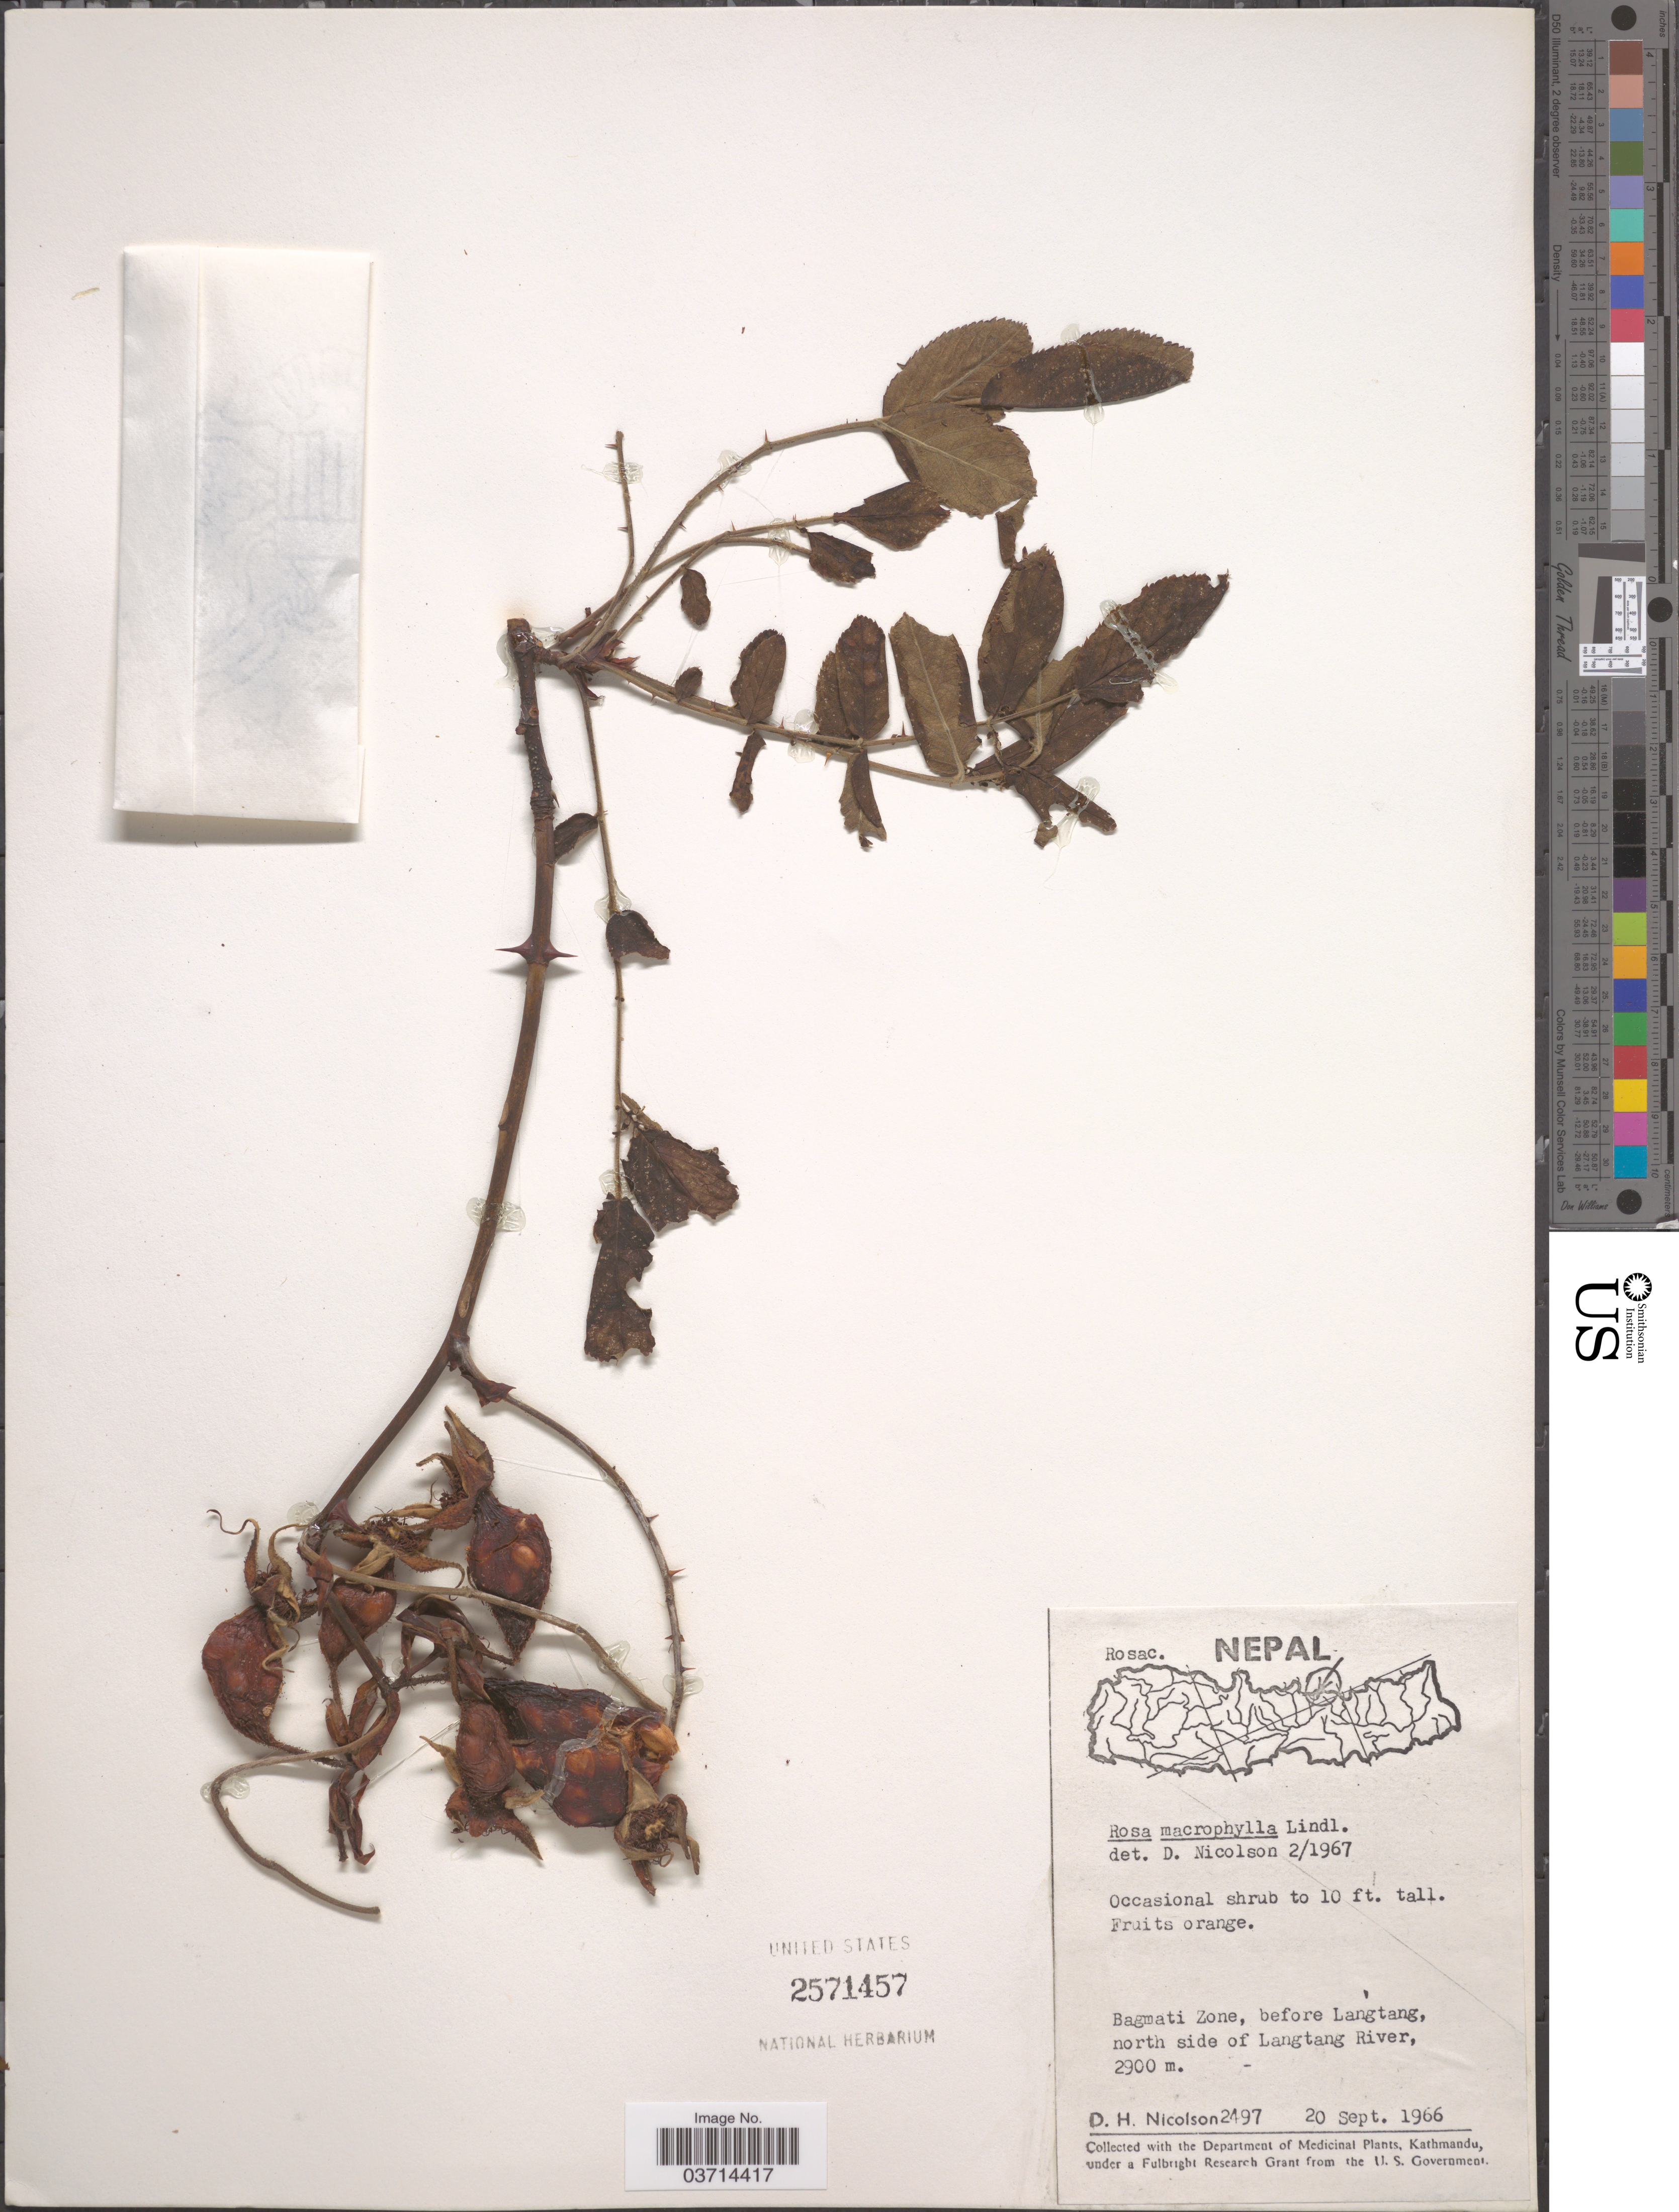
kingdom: Plantae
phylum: Tracheophyta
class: Magnoliopsida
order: Rosales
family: Rosaceae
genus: Rosa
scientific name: Rosa sertata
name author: Rolfe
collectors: D. H. Nicolson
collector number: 2497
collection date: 1966-09-20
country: Nepal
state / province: Bagmati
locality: Bagmati Zone, before Langtang, north side of Langtang River.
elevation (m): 2900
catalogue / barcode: US 2571457